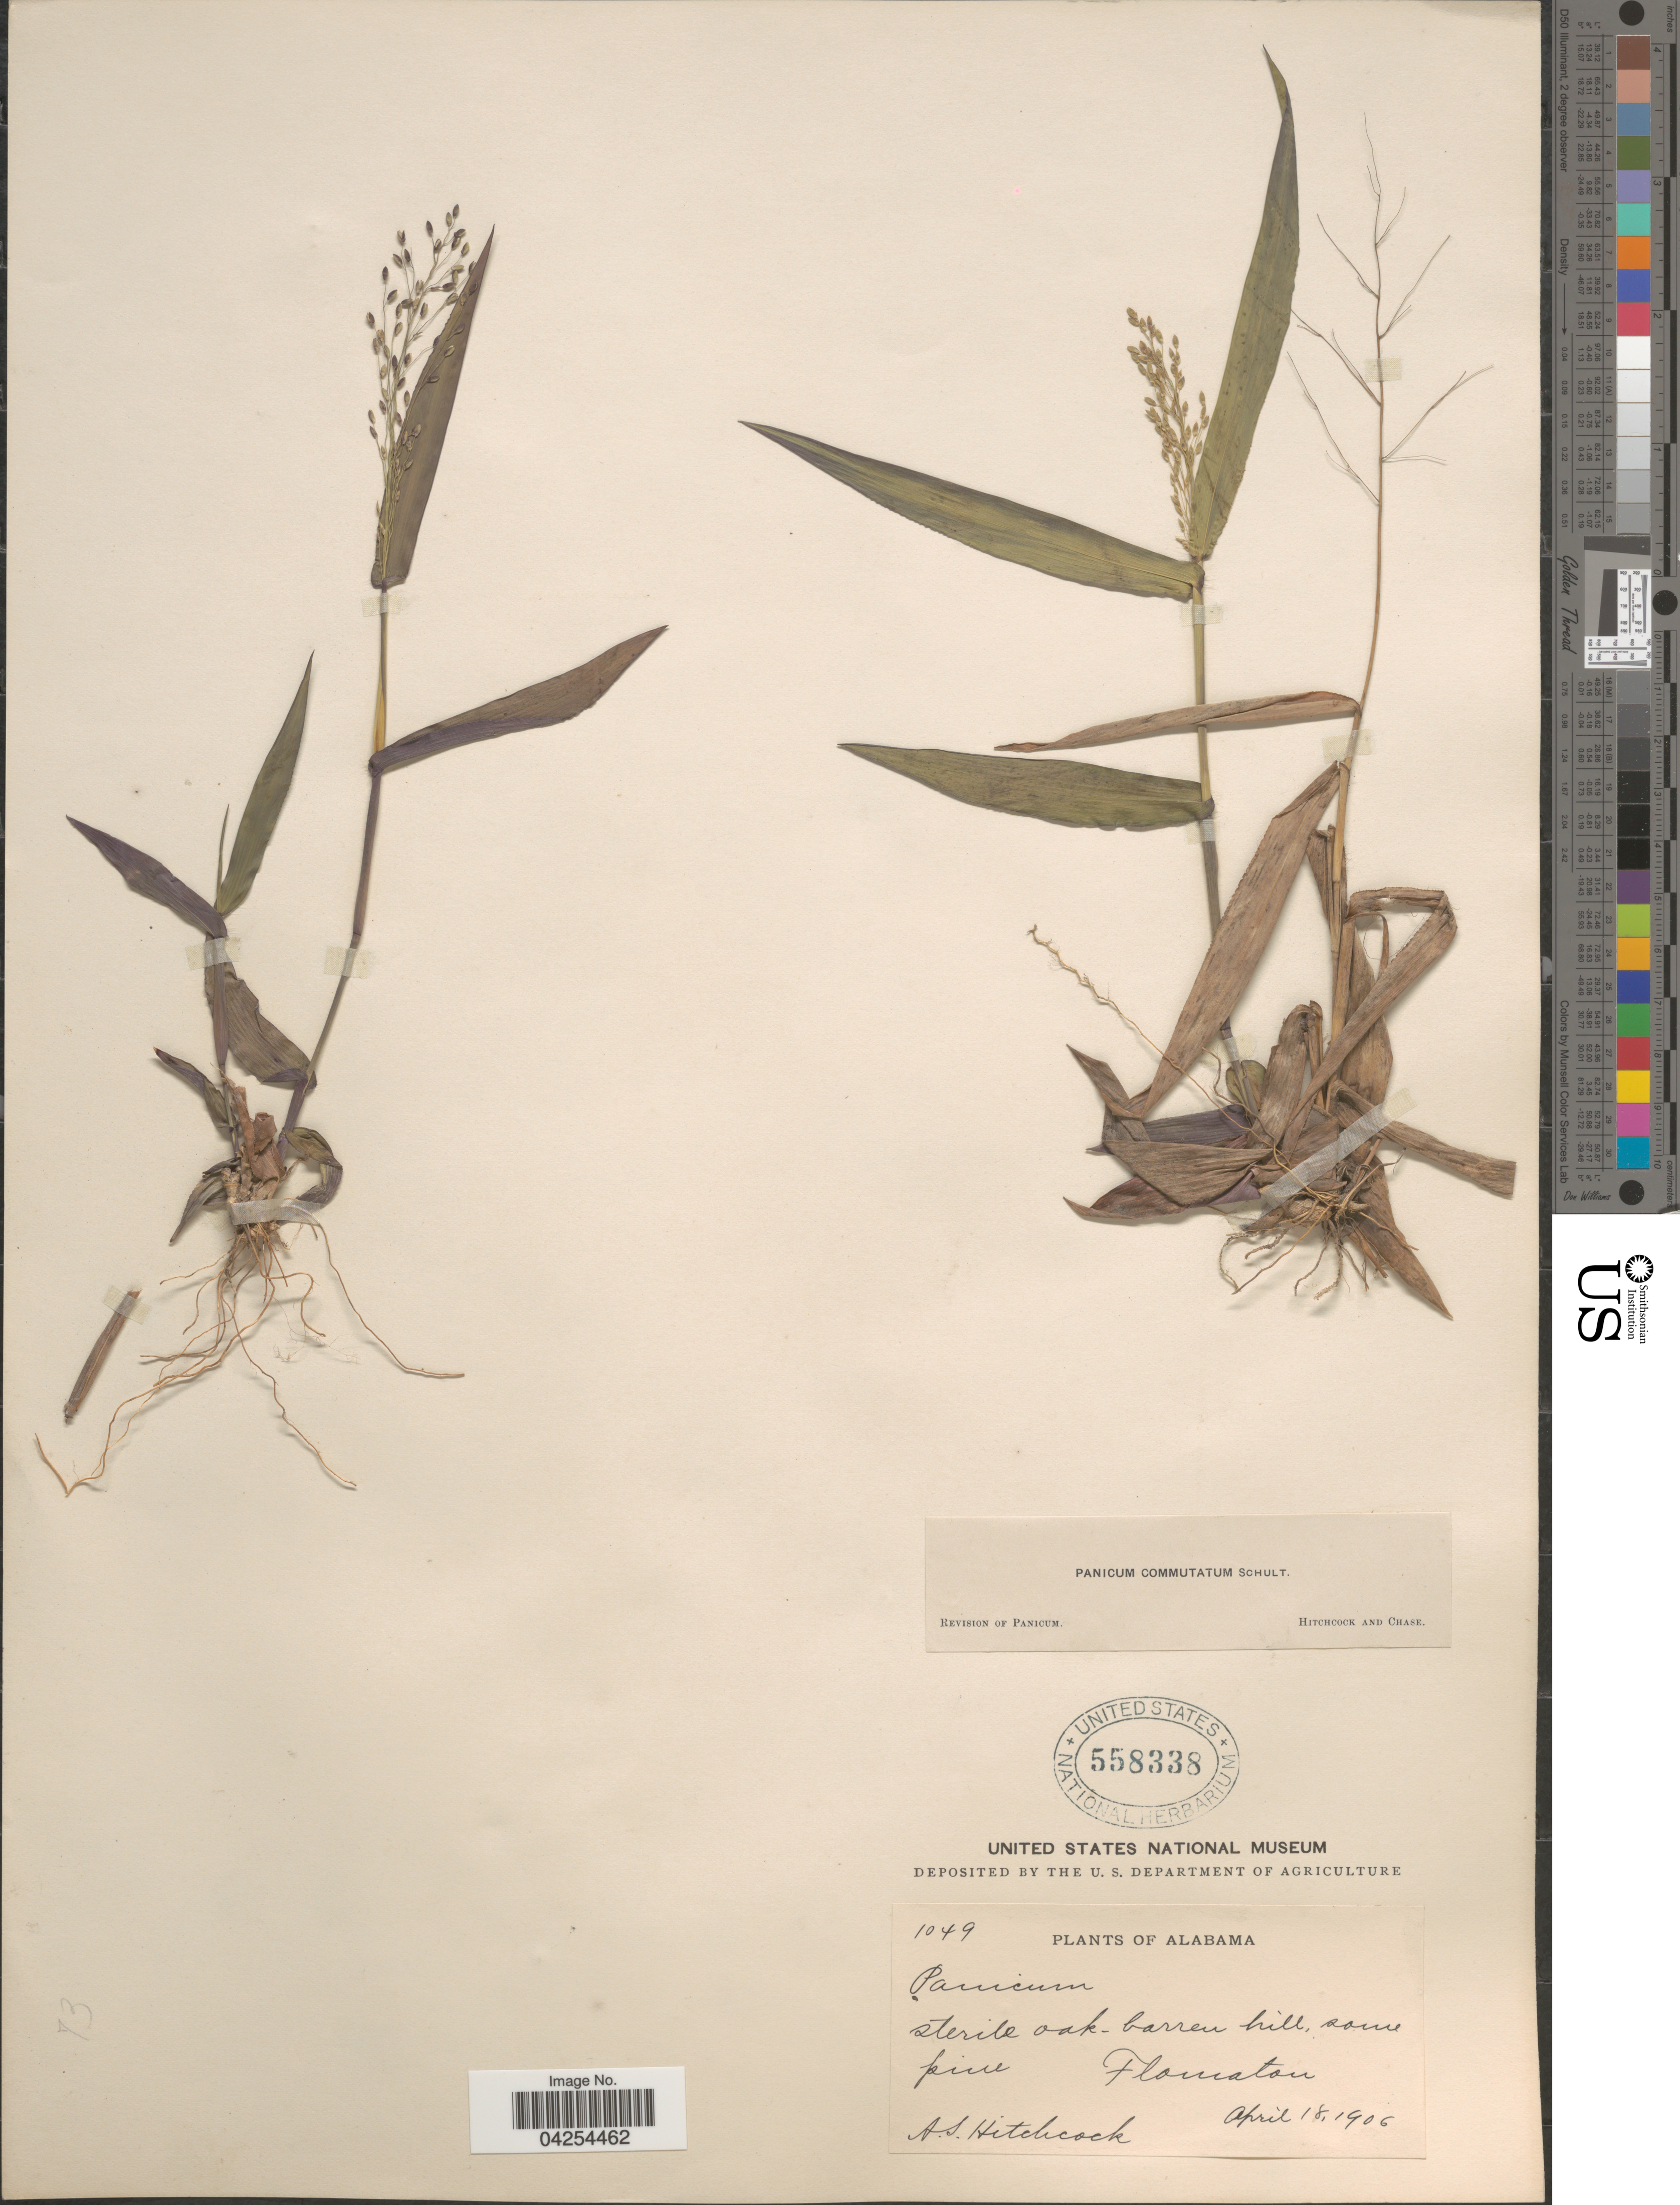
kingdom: Plantae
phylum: Tracheophyta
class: Liliopsida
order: Poales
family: Poaceae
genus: Dichanthelium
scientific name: Dichanthelium commutatum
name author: (Schult.) Gould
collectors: A. S. Hitchcock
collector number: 1049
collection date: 1906-04-18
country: United States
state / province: Alabama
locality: Sterile oak-barren hill, some pine. Flomaton.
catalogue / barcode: US 558338